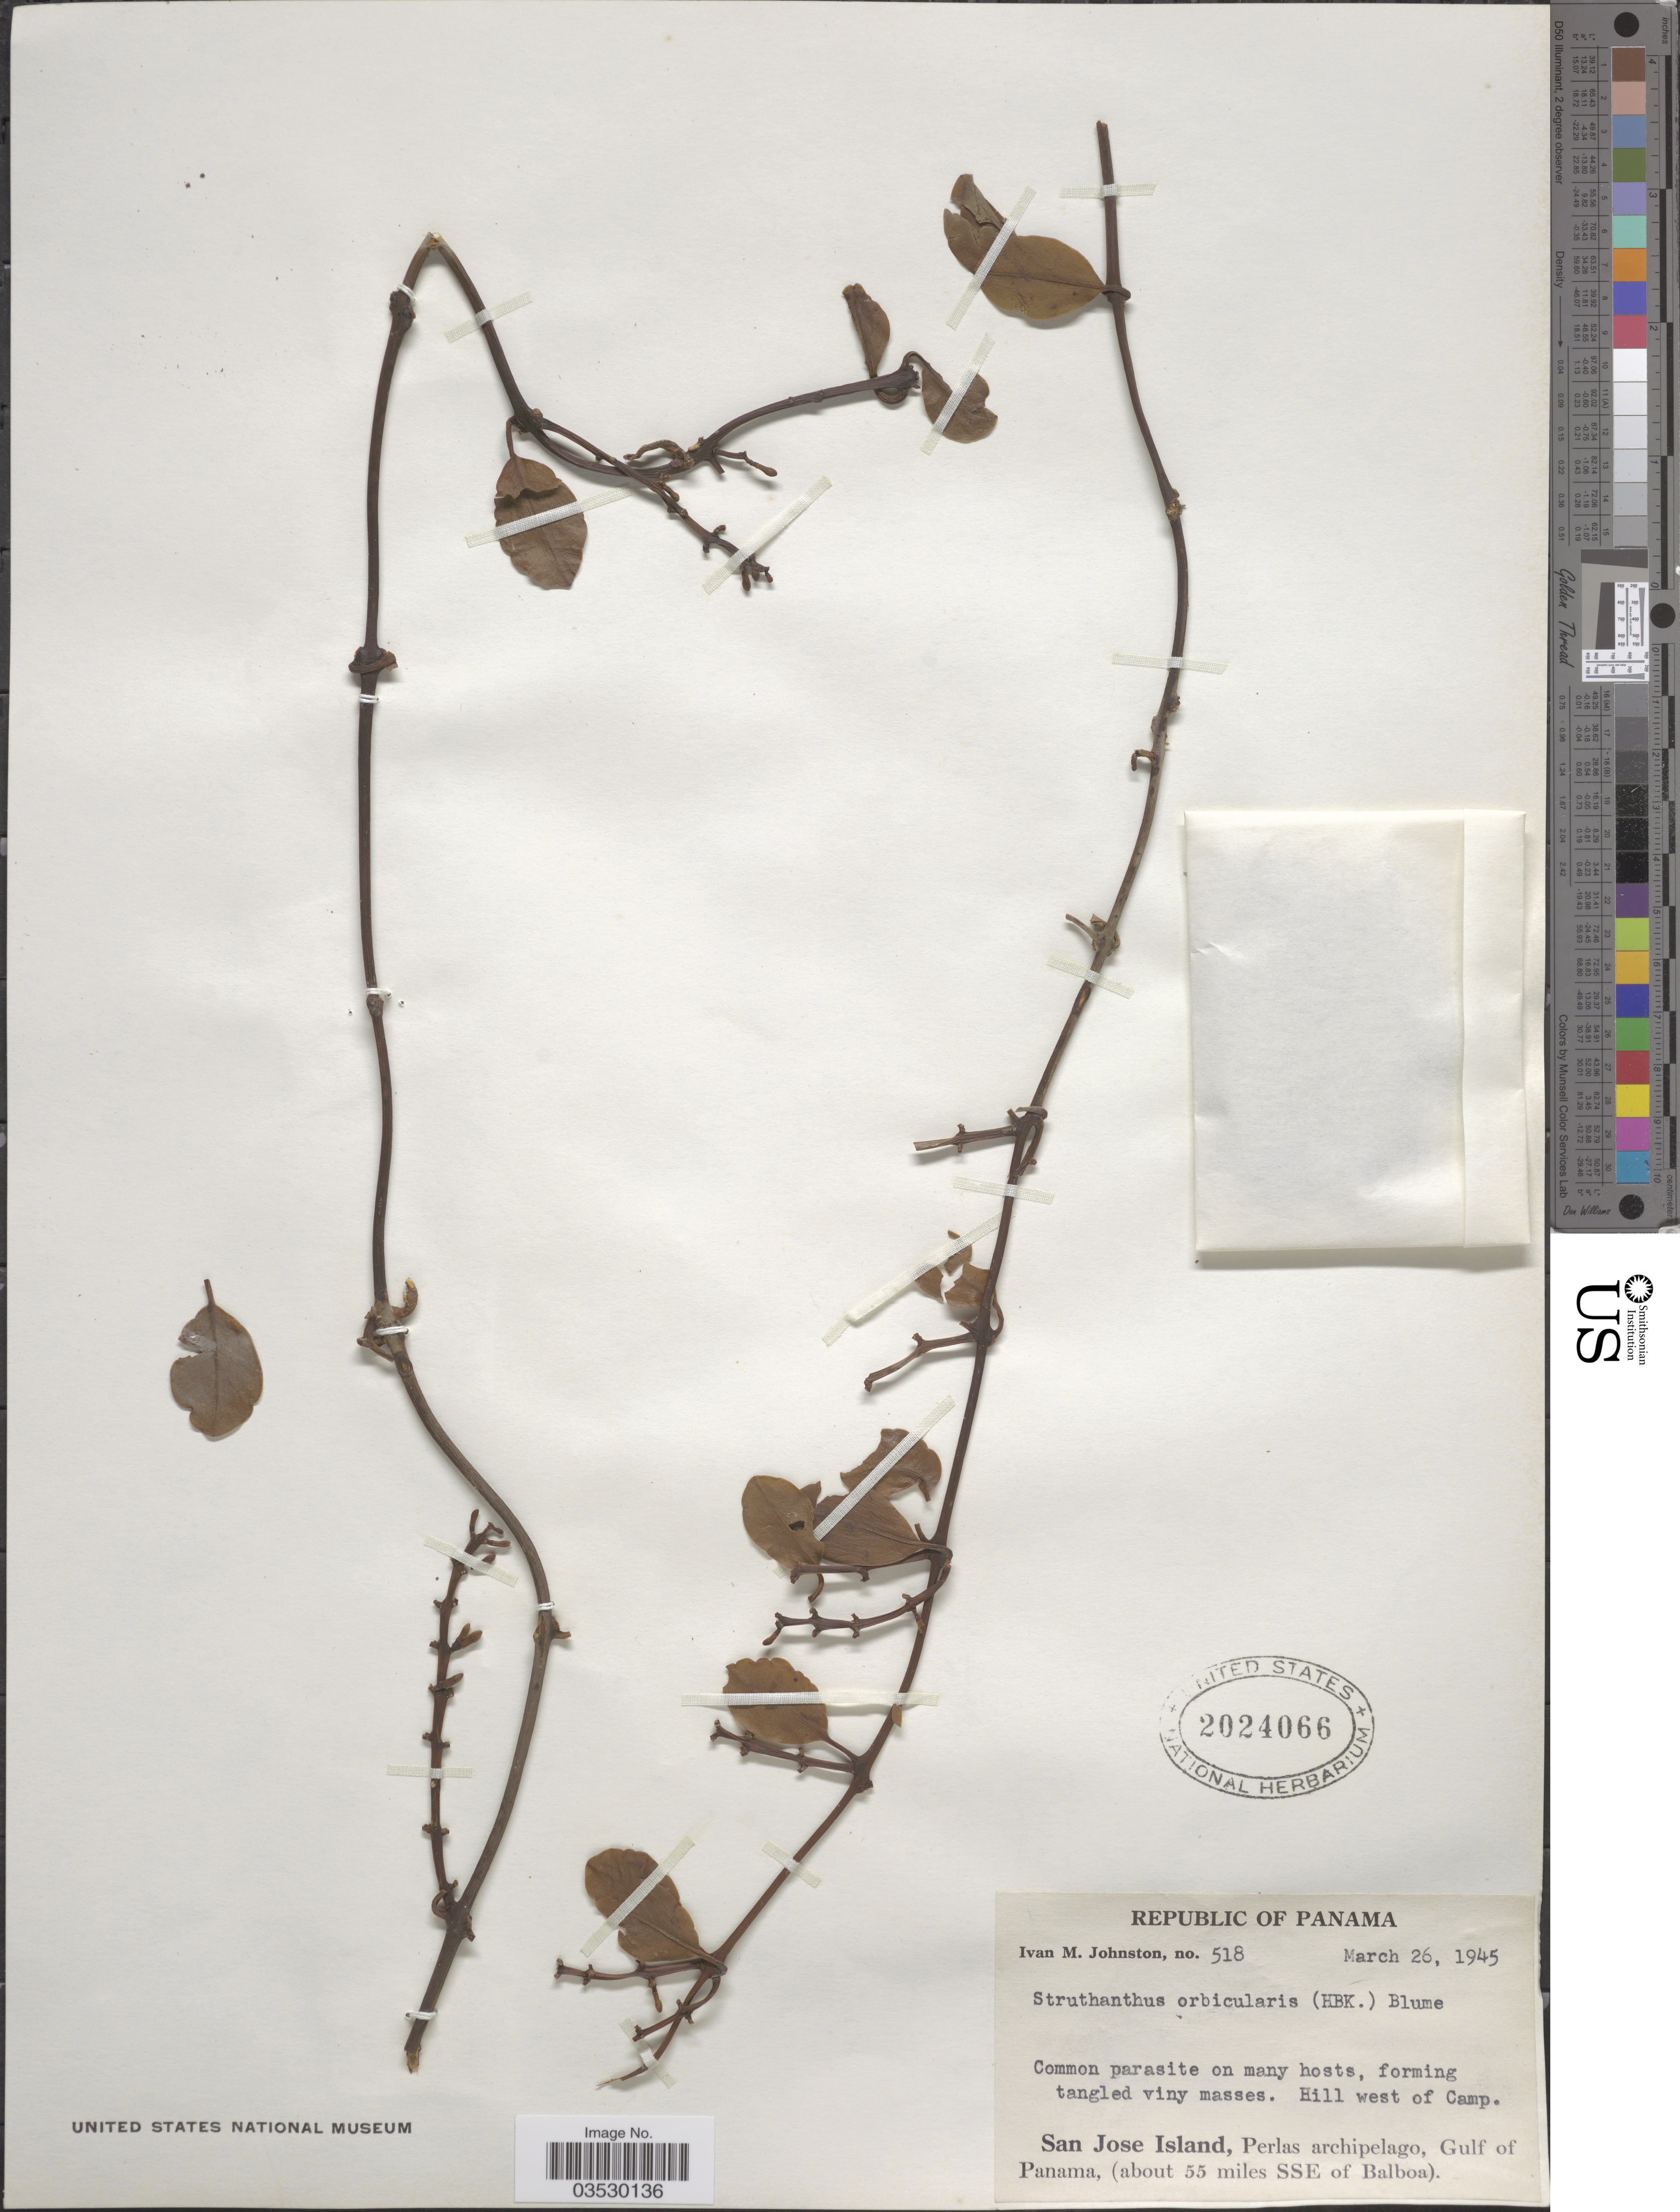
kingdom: Plantae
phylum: Tracheophyta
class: Magnoliopsida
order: Santalales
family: Loranthaceae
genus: Struthanthus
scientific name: Struthanthus orbicularis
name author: (Kunth) Blume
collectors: I.M. Johnston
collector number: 518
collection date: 1945-03-26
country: Panama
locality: Hill west of Camp. San Jose Island, Perlas archipelago, Gulf of Panama, (about 55 miles SSE of Balboa).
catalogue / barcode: US 2024066